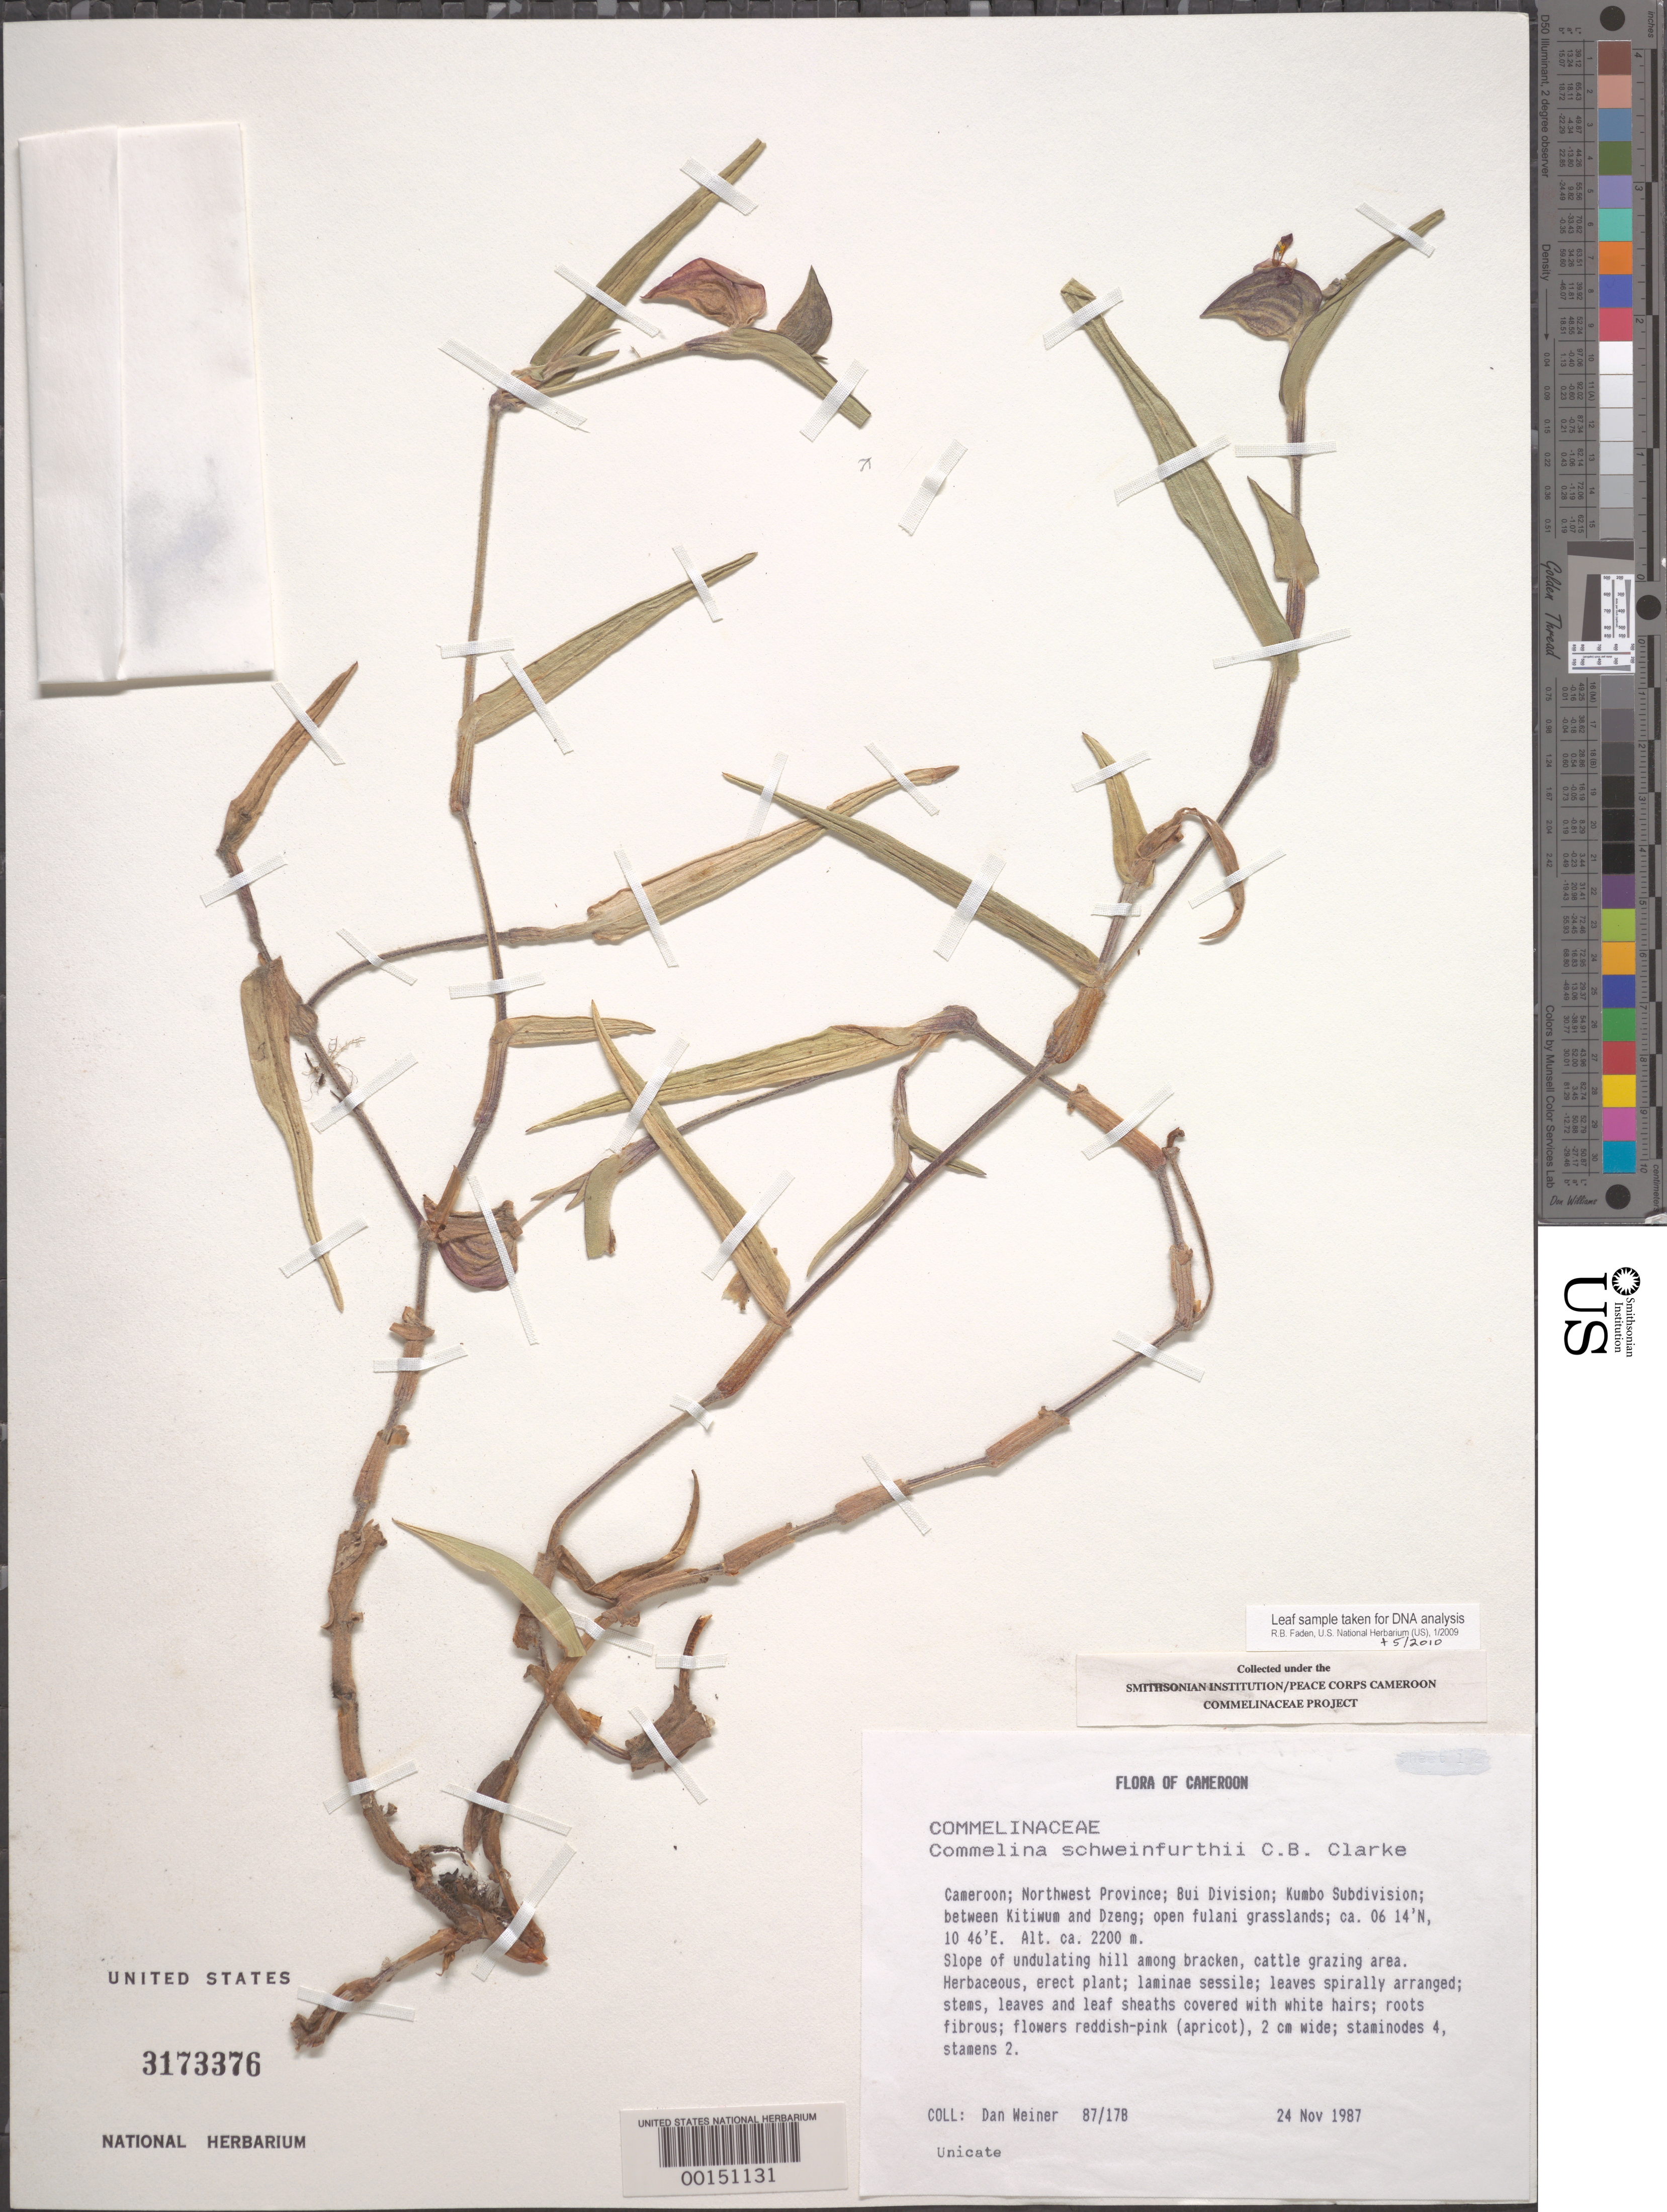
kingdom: Plantae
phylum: Tracheophyta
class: Liliopsida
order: Commelinales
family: Commelinaceae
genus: Commelina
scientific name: Commelina schweinfurthii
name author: C.B. Clarke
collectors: D. Weiner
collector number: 87/17b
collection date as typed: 24 Nov 1987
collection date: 1987-11-24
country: Cameroon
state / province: Nord-ouest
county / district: Bui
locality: Kumbo subdivision, between kitiwum and dzeng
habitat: Open fulani grassland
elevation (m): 2200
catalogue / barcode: US 3173376